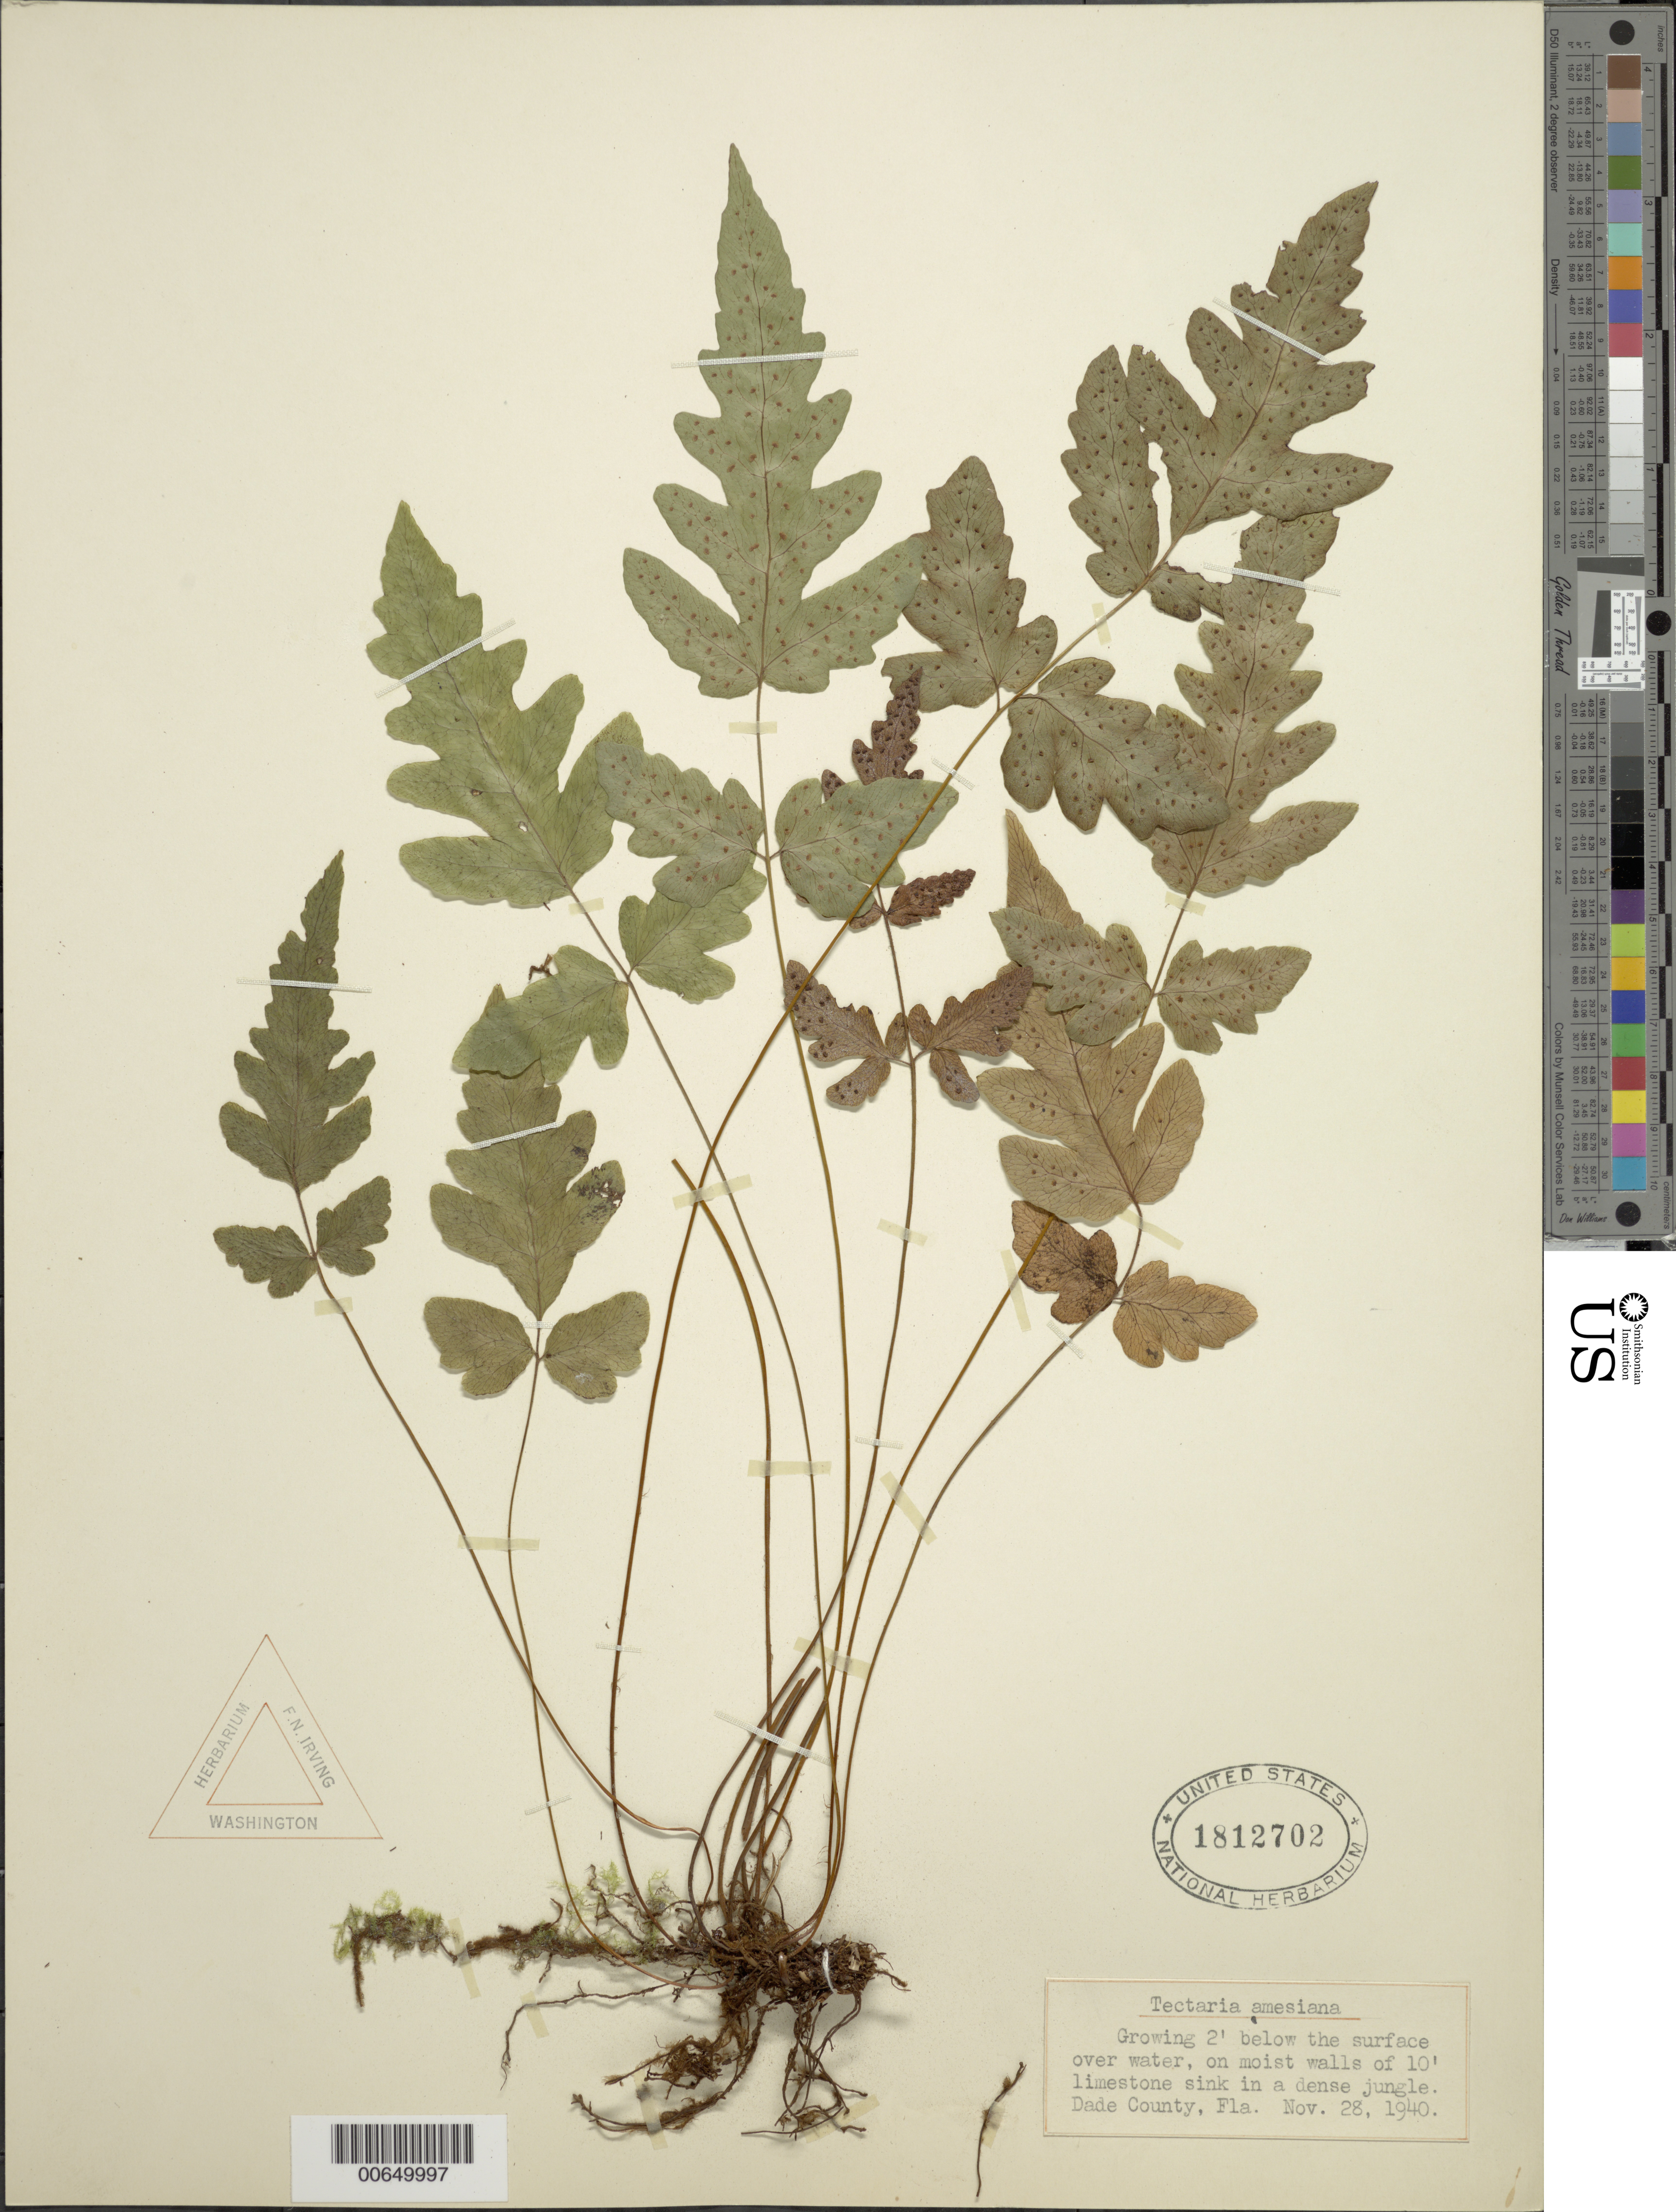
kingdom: Plantae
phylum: Tracheophyta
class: Polypodiopsida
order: Polypodiales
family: Tectariaceae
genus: Tectaria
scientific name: Tectaria amesiana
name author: A.A. Eaton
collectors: ex herb. F.N. Irving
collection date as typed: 28 Nov 1940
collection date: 1940-11-28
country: United States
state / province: Florida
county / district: Dade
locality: Near Naranja.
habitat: Growing 2' below surface over water on moist walls of 10' limestone sink in a dense jungle.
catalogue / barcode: US 1812702